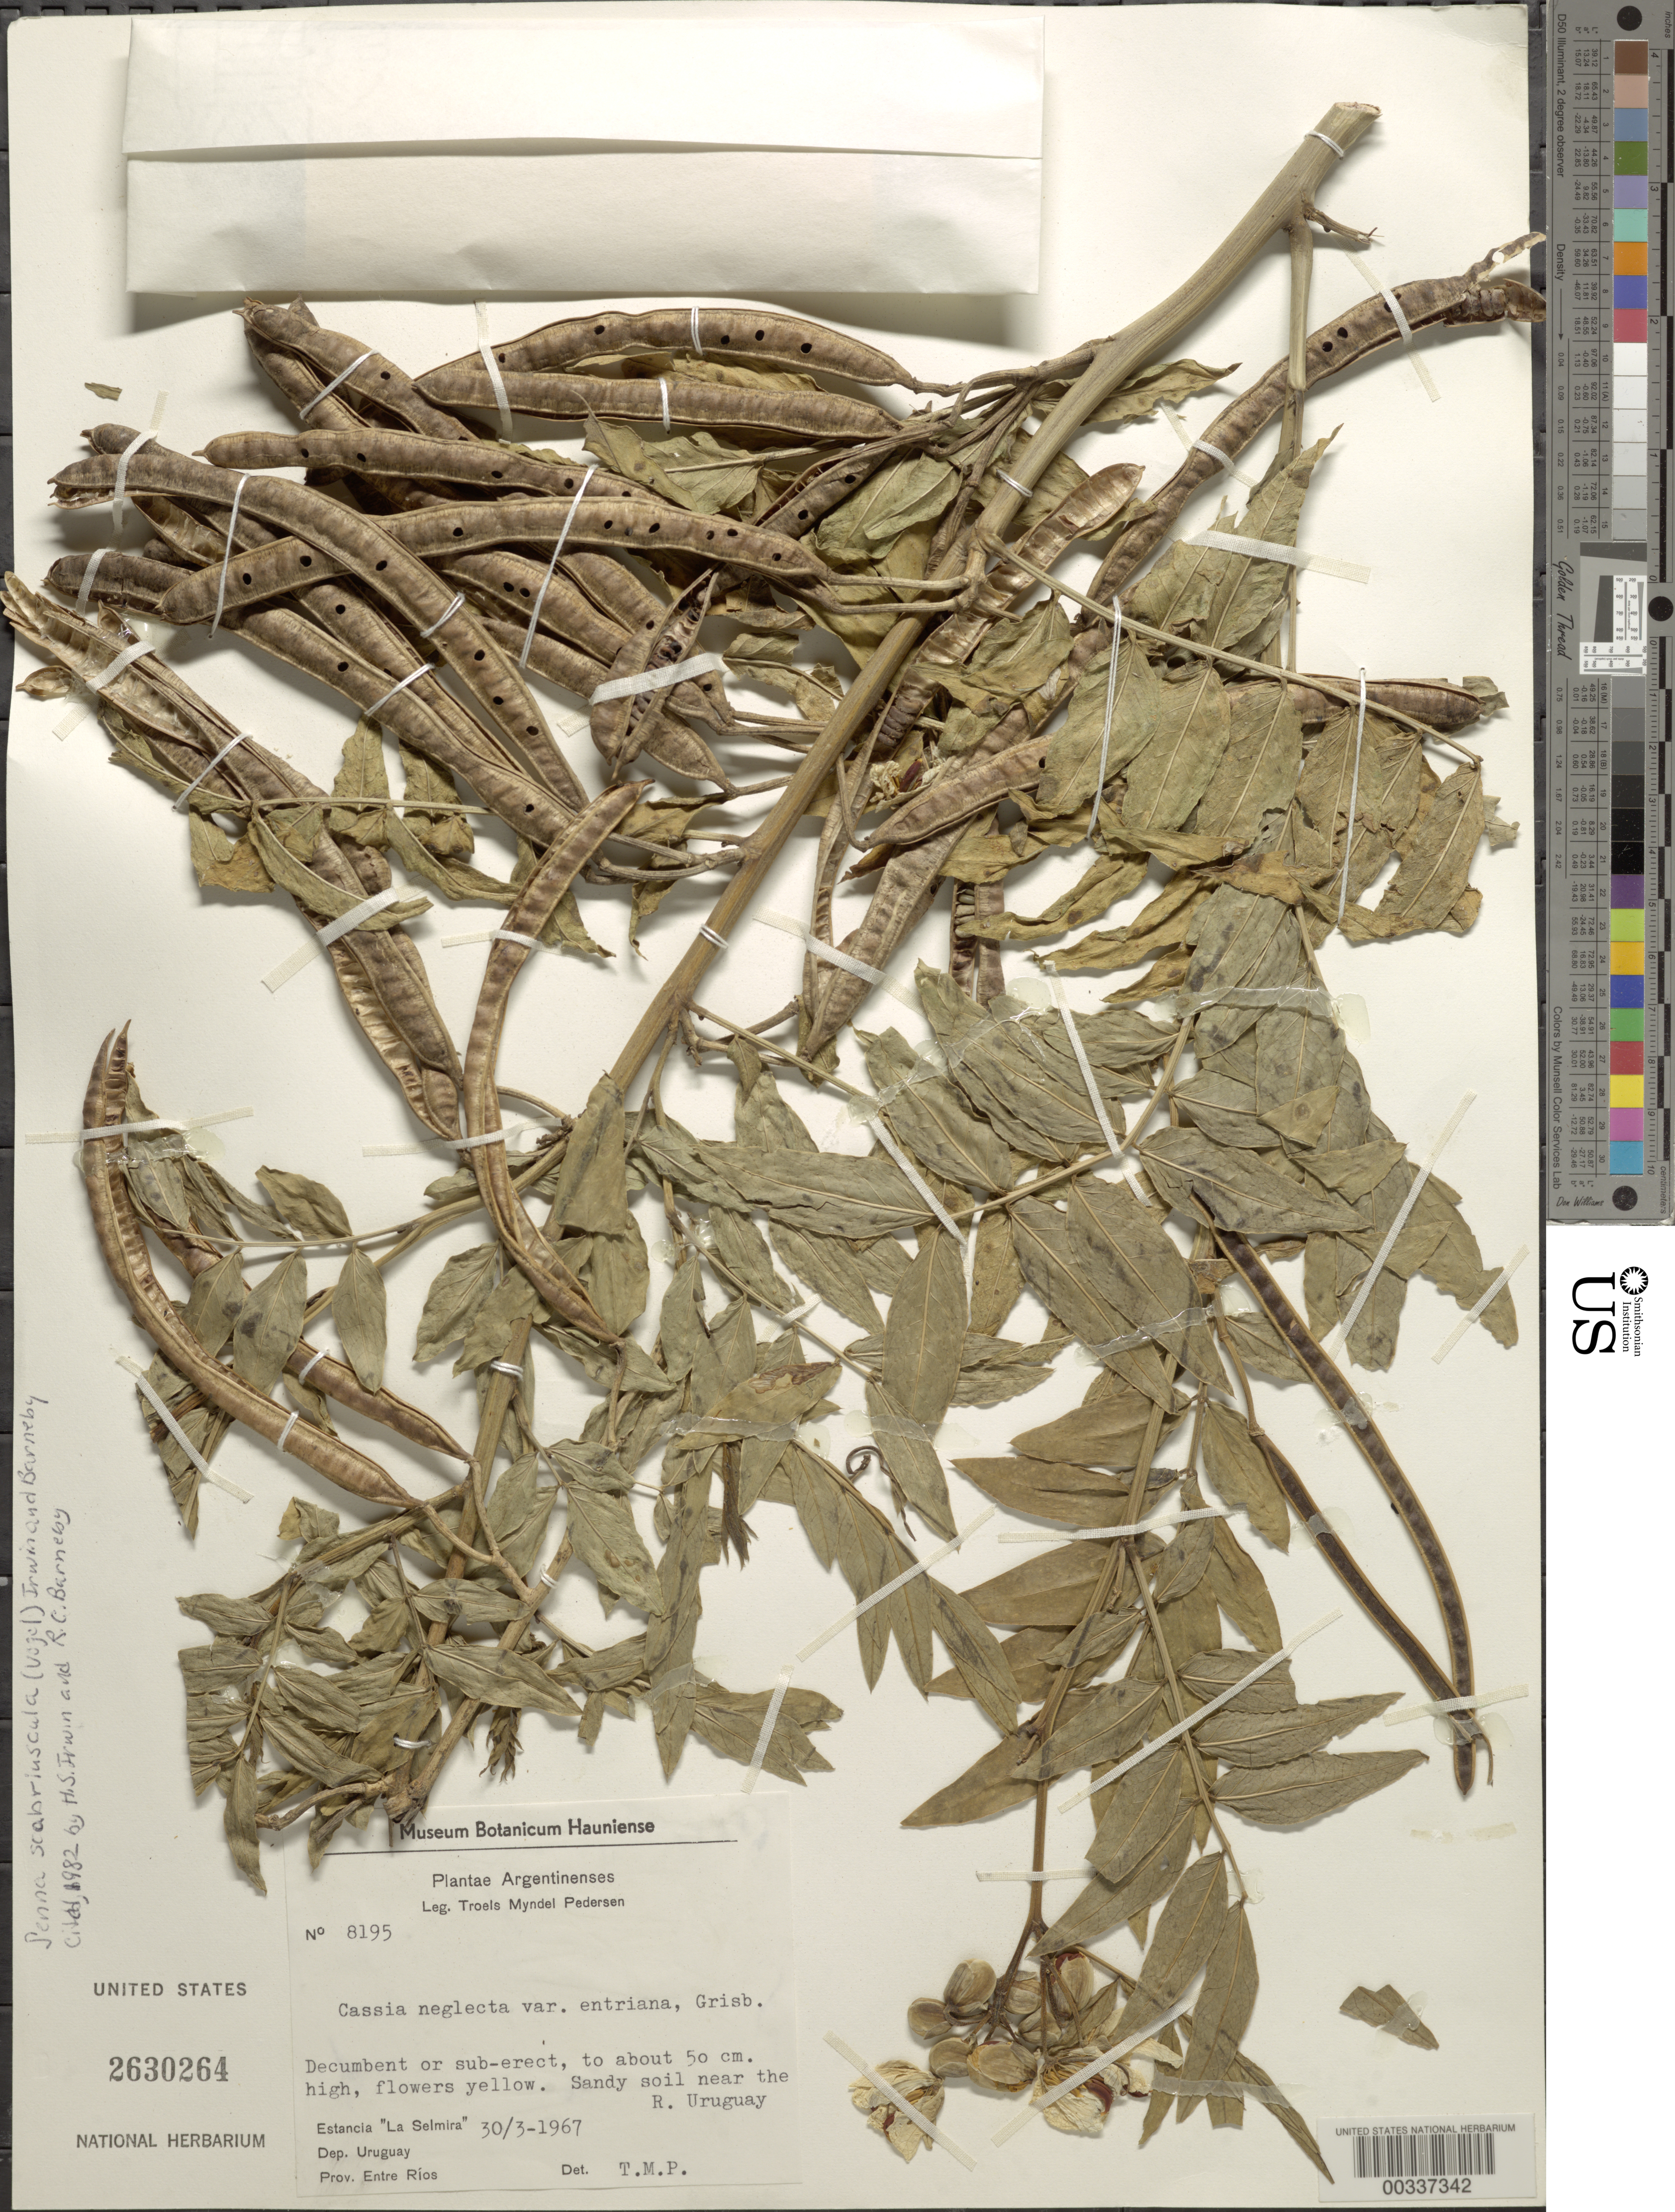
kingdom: Plantae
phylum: Tracheophyta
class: Magnoliopsida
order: Fabales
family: Fabaceae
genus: Senna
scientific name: Senna scabriuscula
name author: (Vogel) H.S. Irwin & Barneby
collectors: T. M. Petersen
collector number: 8195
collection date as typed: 30 Mar 1967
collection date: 1967-03-30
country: Argentina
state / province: Entre Ríos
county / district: Uruguay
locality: Estancia "la Selmira"; near the Rio Uruguay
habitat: Sandy soil near river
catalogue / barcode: US 2630264